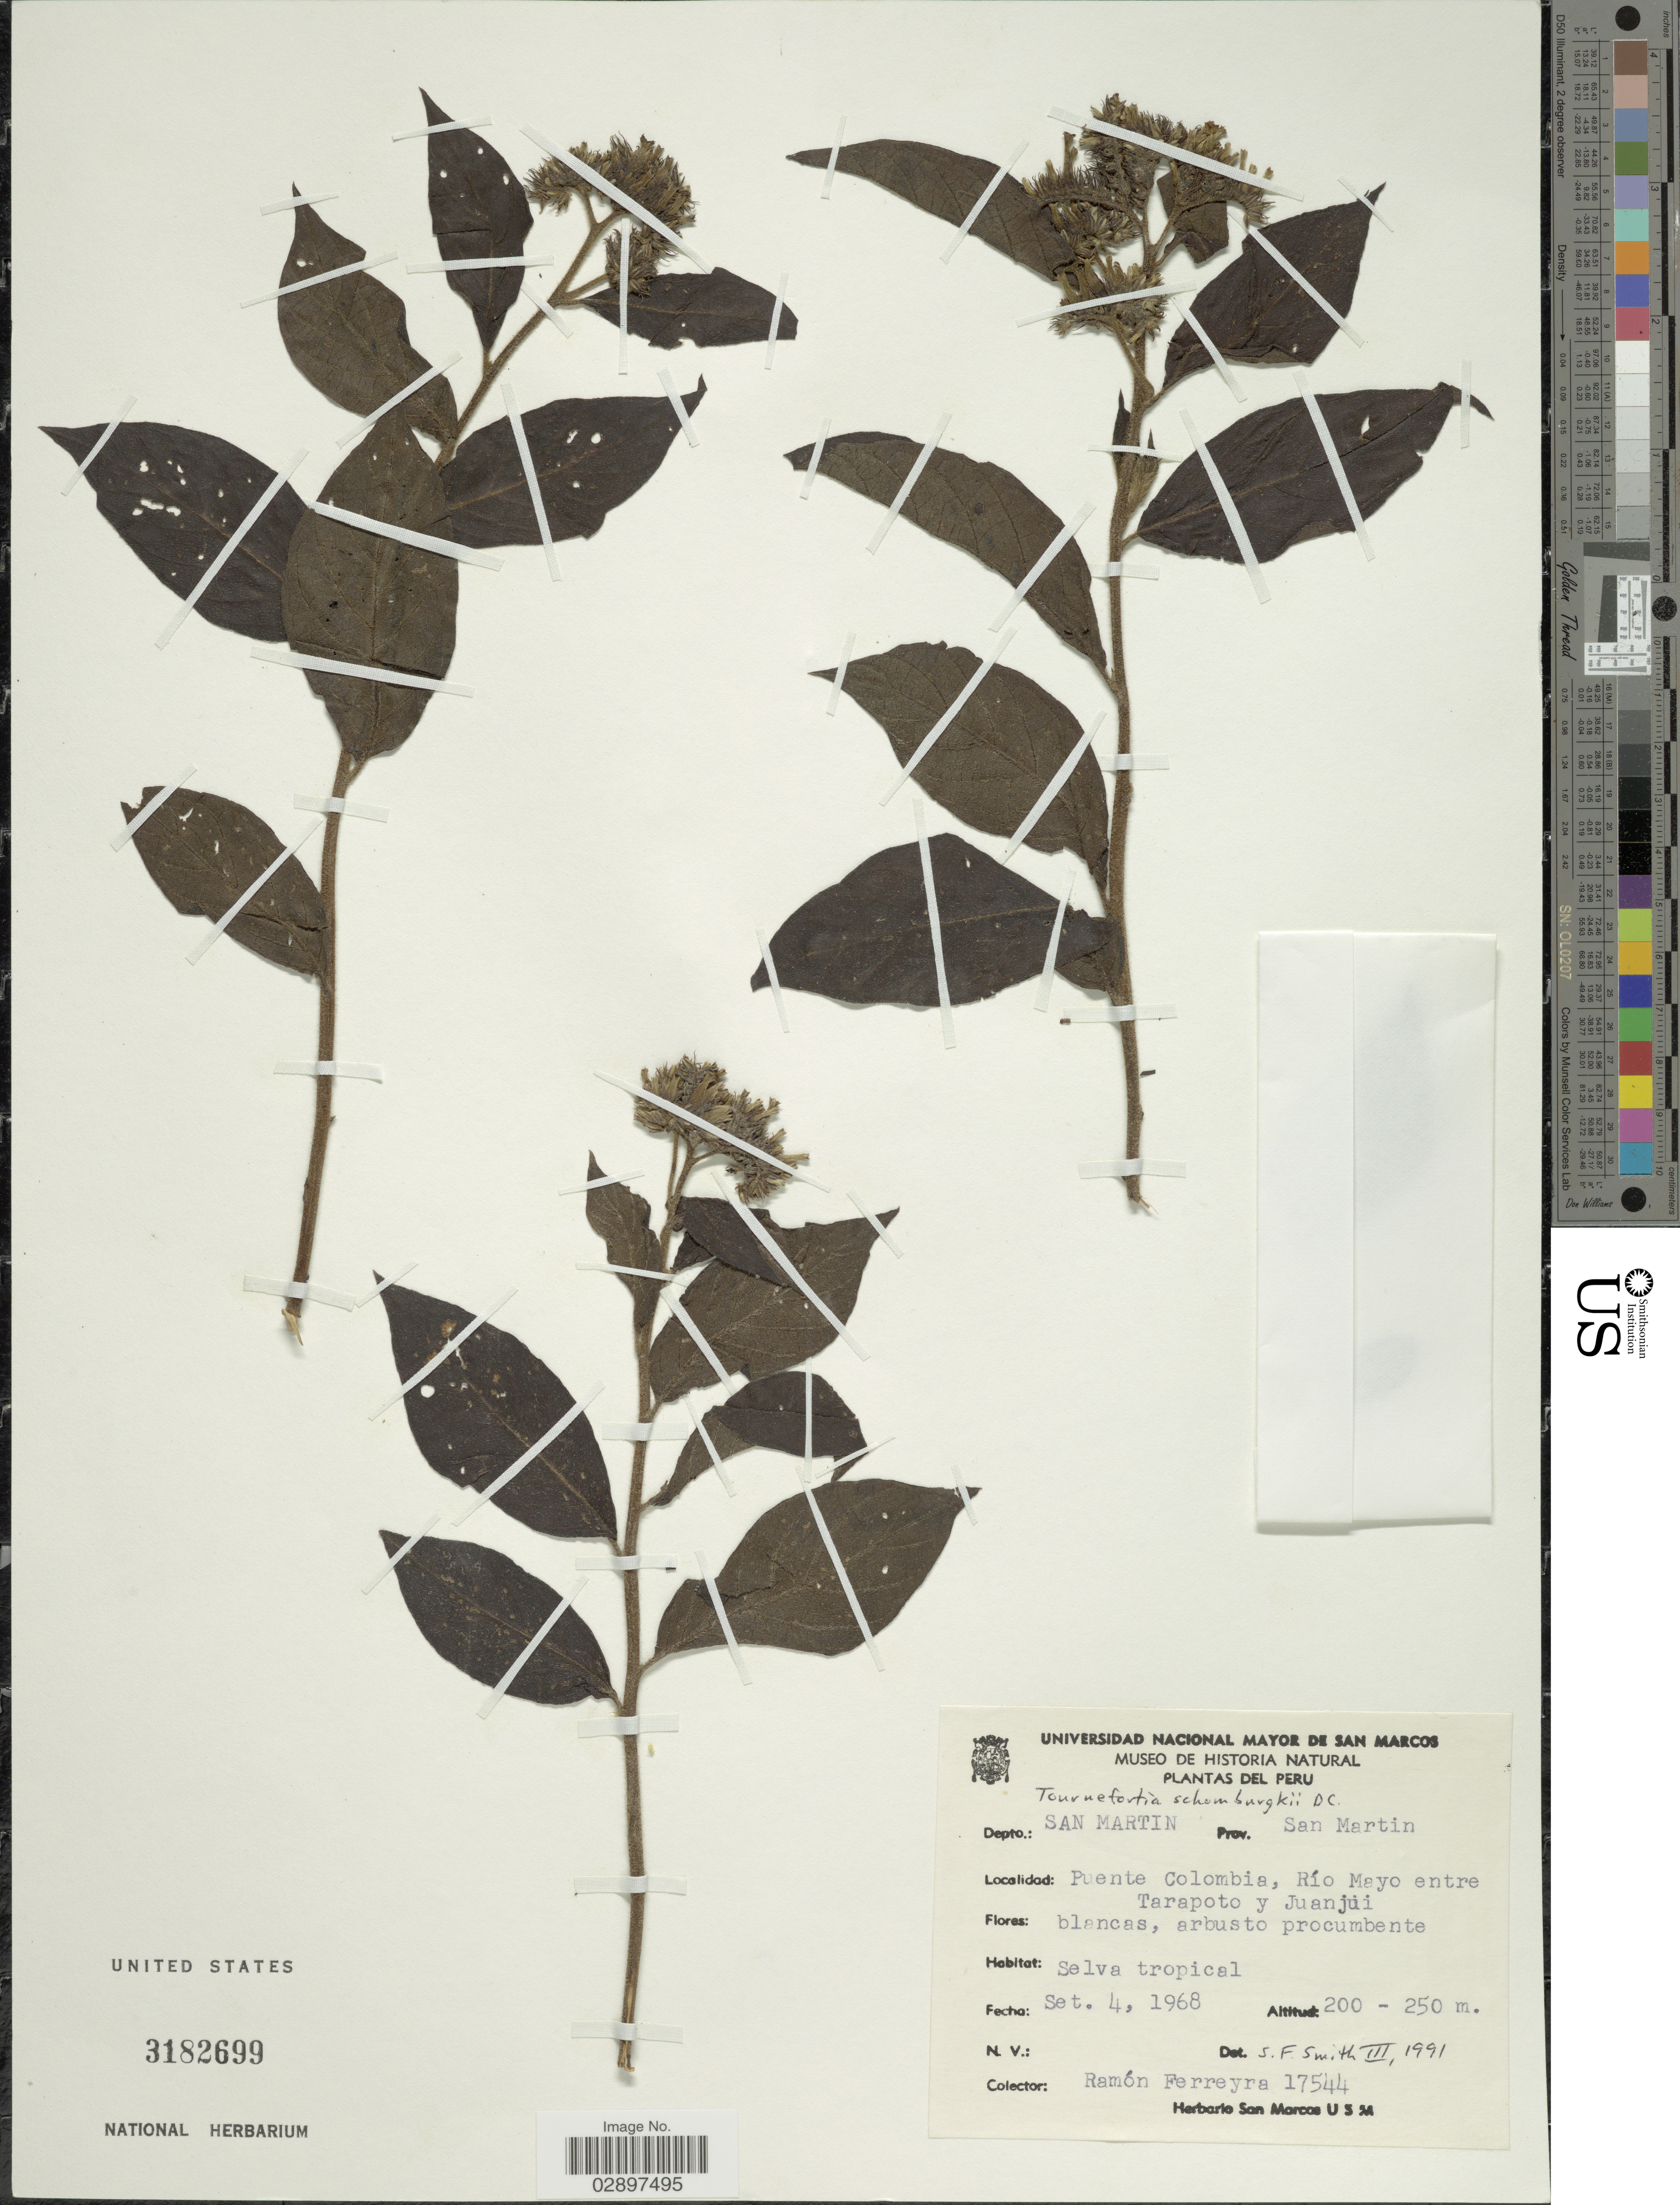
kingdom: Plantae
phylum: Tracheophyta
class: Magnoliopsida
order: Boraginales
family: Heliotropiaceae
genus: Tournefortia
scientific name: Tournefortia schomburgkii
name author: DC.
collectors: R. A. Ferreyra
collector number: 17544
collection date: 1968-09-04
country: Peru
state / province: San Martín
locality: Depto.: San Martin. Prov. San Martin. Puente Colombia, Río Mayo entre Tarapoto y Juanjui.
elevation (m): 200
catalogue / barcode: US 3182699